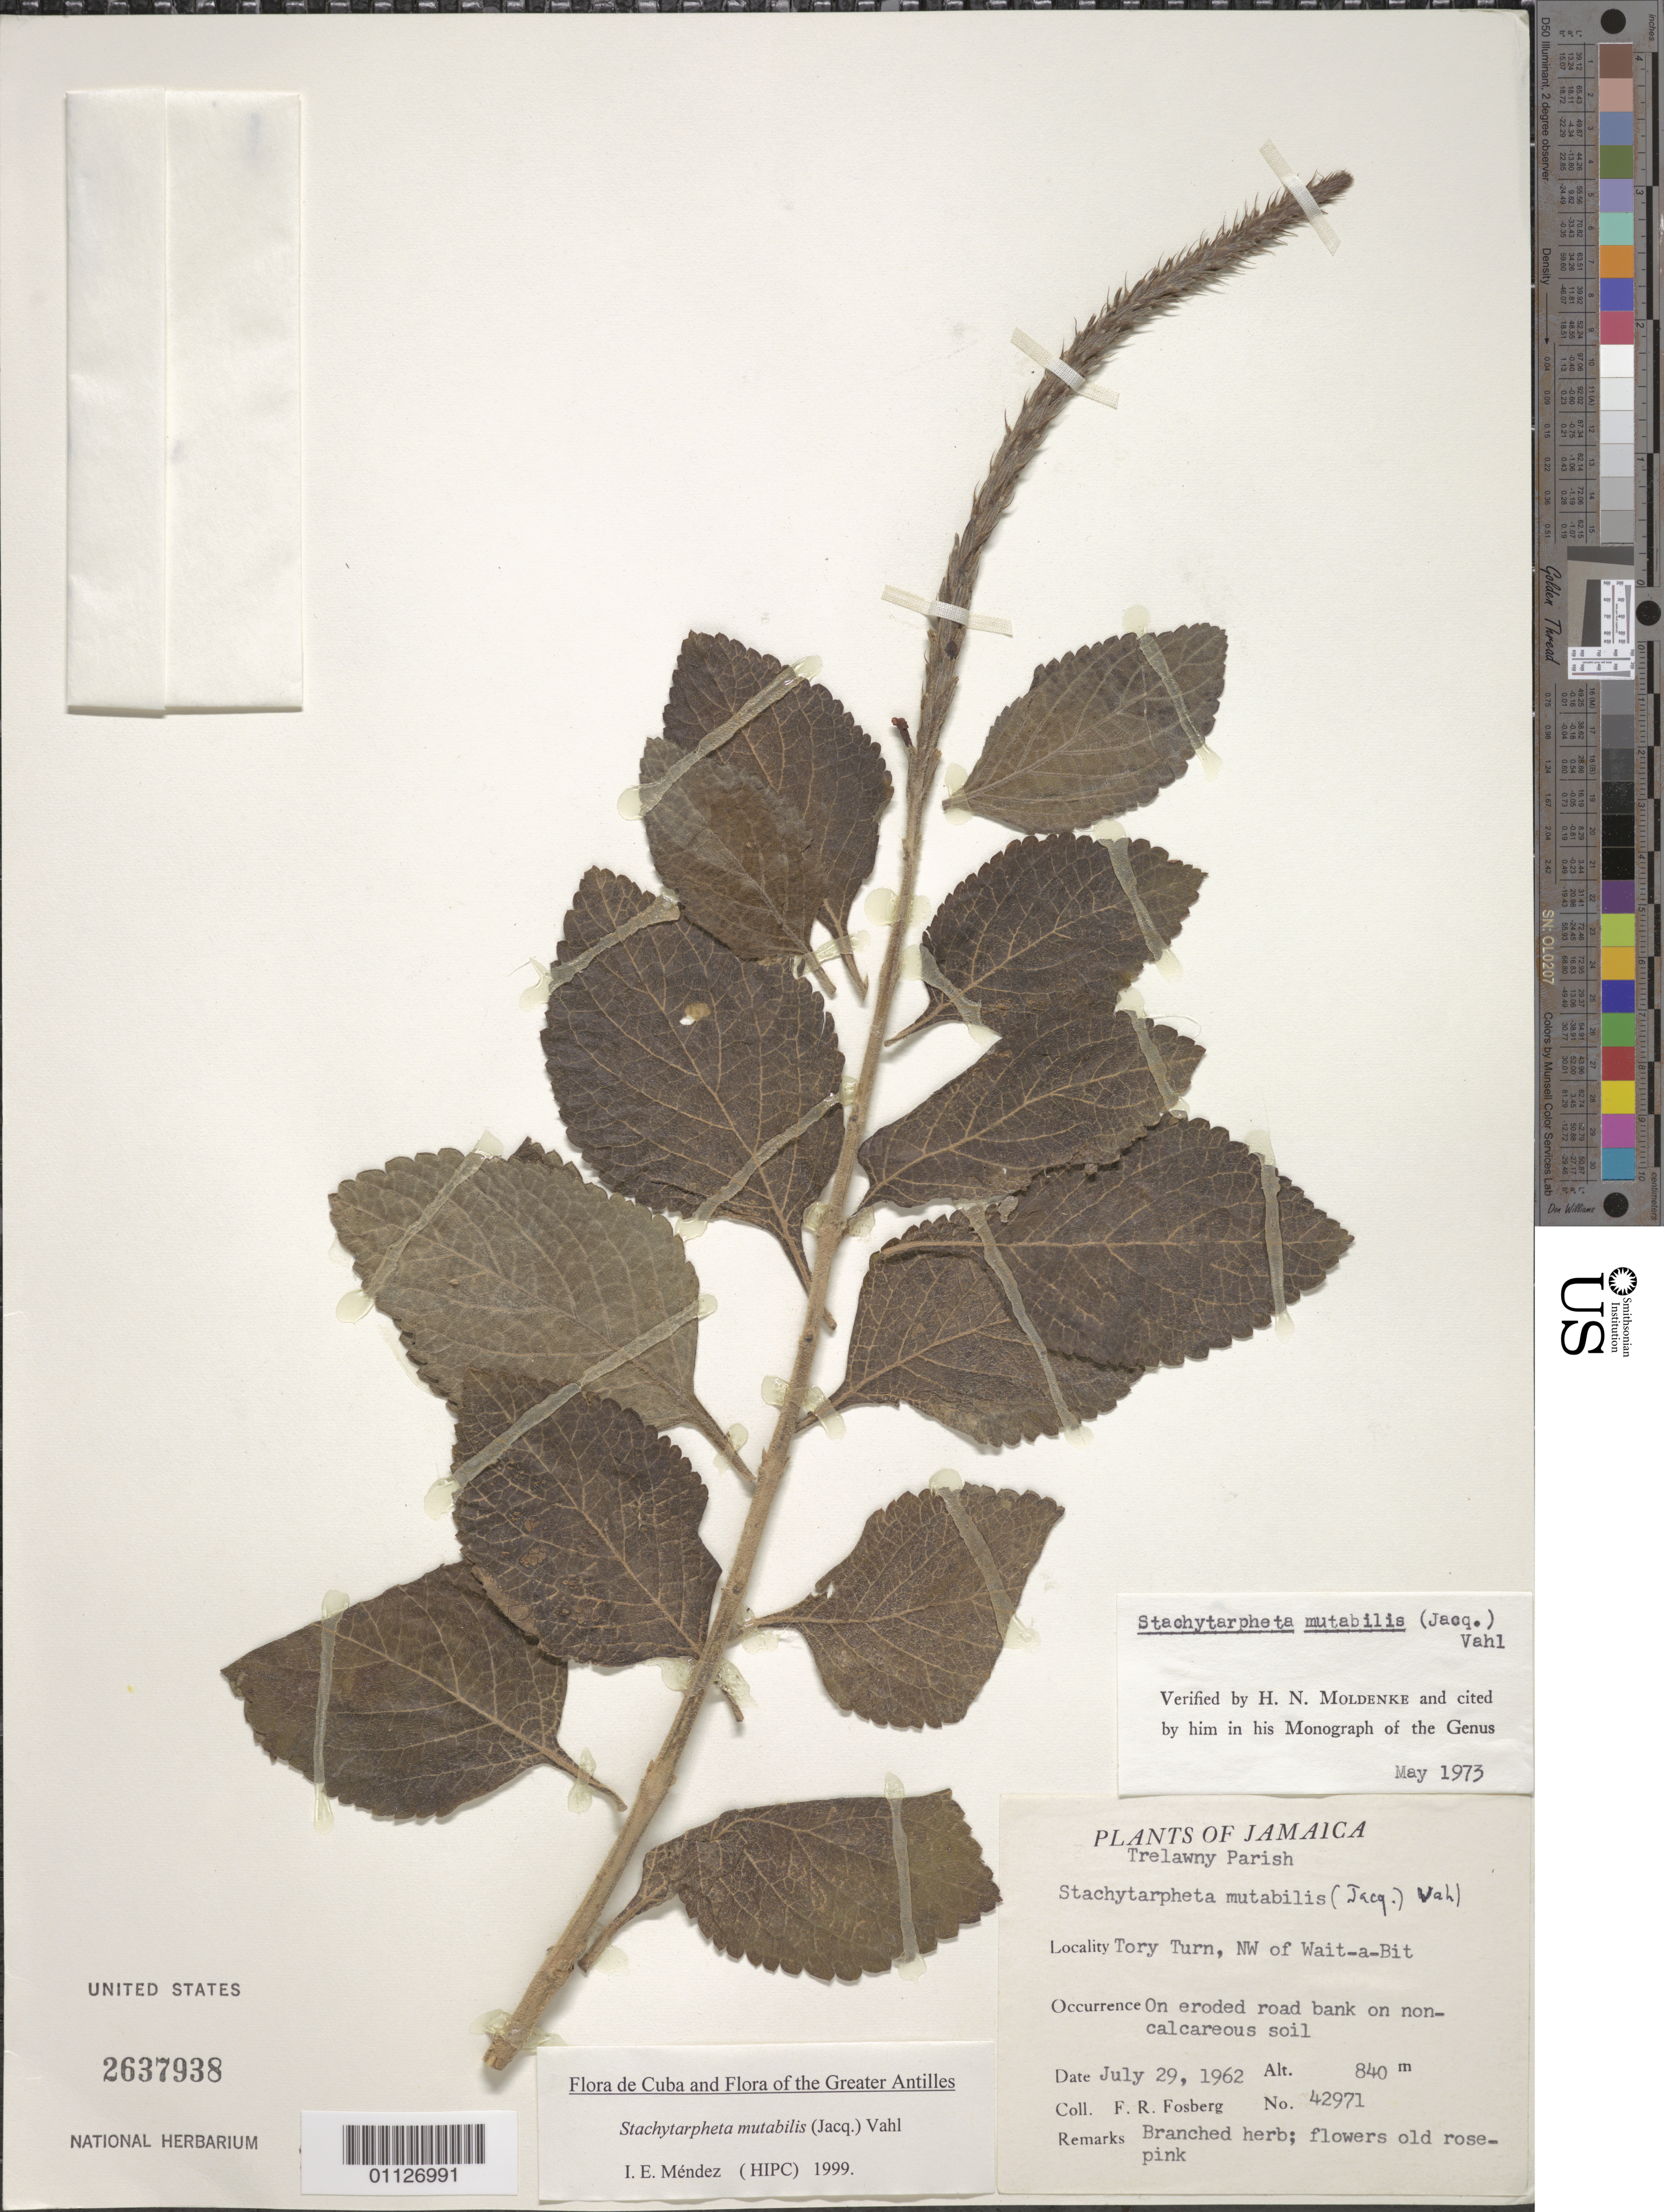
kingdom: Plantae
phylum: Tracheophyta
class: Magnoliopsida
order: Lamiales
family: Verbenaceae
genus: Stachytarpheta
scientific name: Stachytarpheta mutabilis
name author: (Jacq.) Vahl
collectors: F. R. Fosberg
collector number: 42971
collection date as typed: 29 Jul 1962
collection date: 1962-07-29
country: Jamaica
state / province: Trelawny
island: Jamaica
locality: Tory Turn, NW of Wait-a-Bit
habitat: on eroded road bank on non-calcareous soil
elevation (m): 840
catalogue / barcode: US 2637938